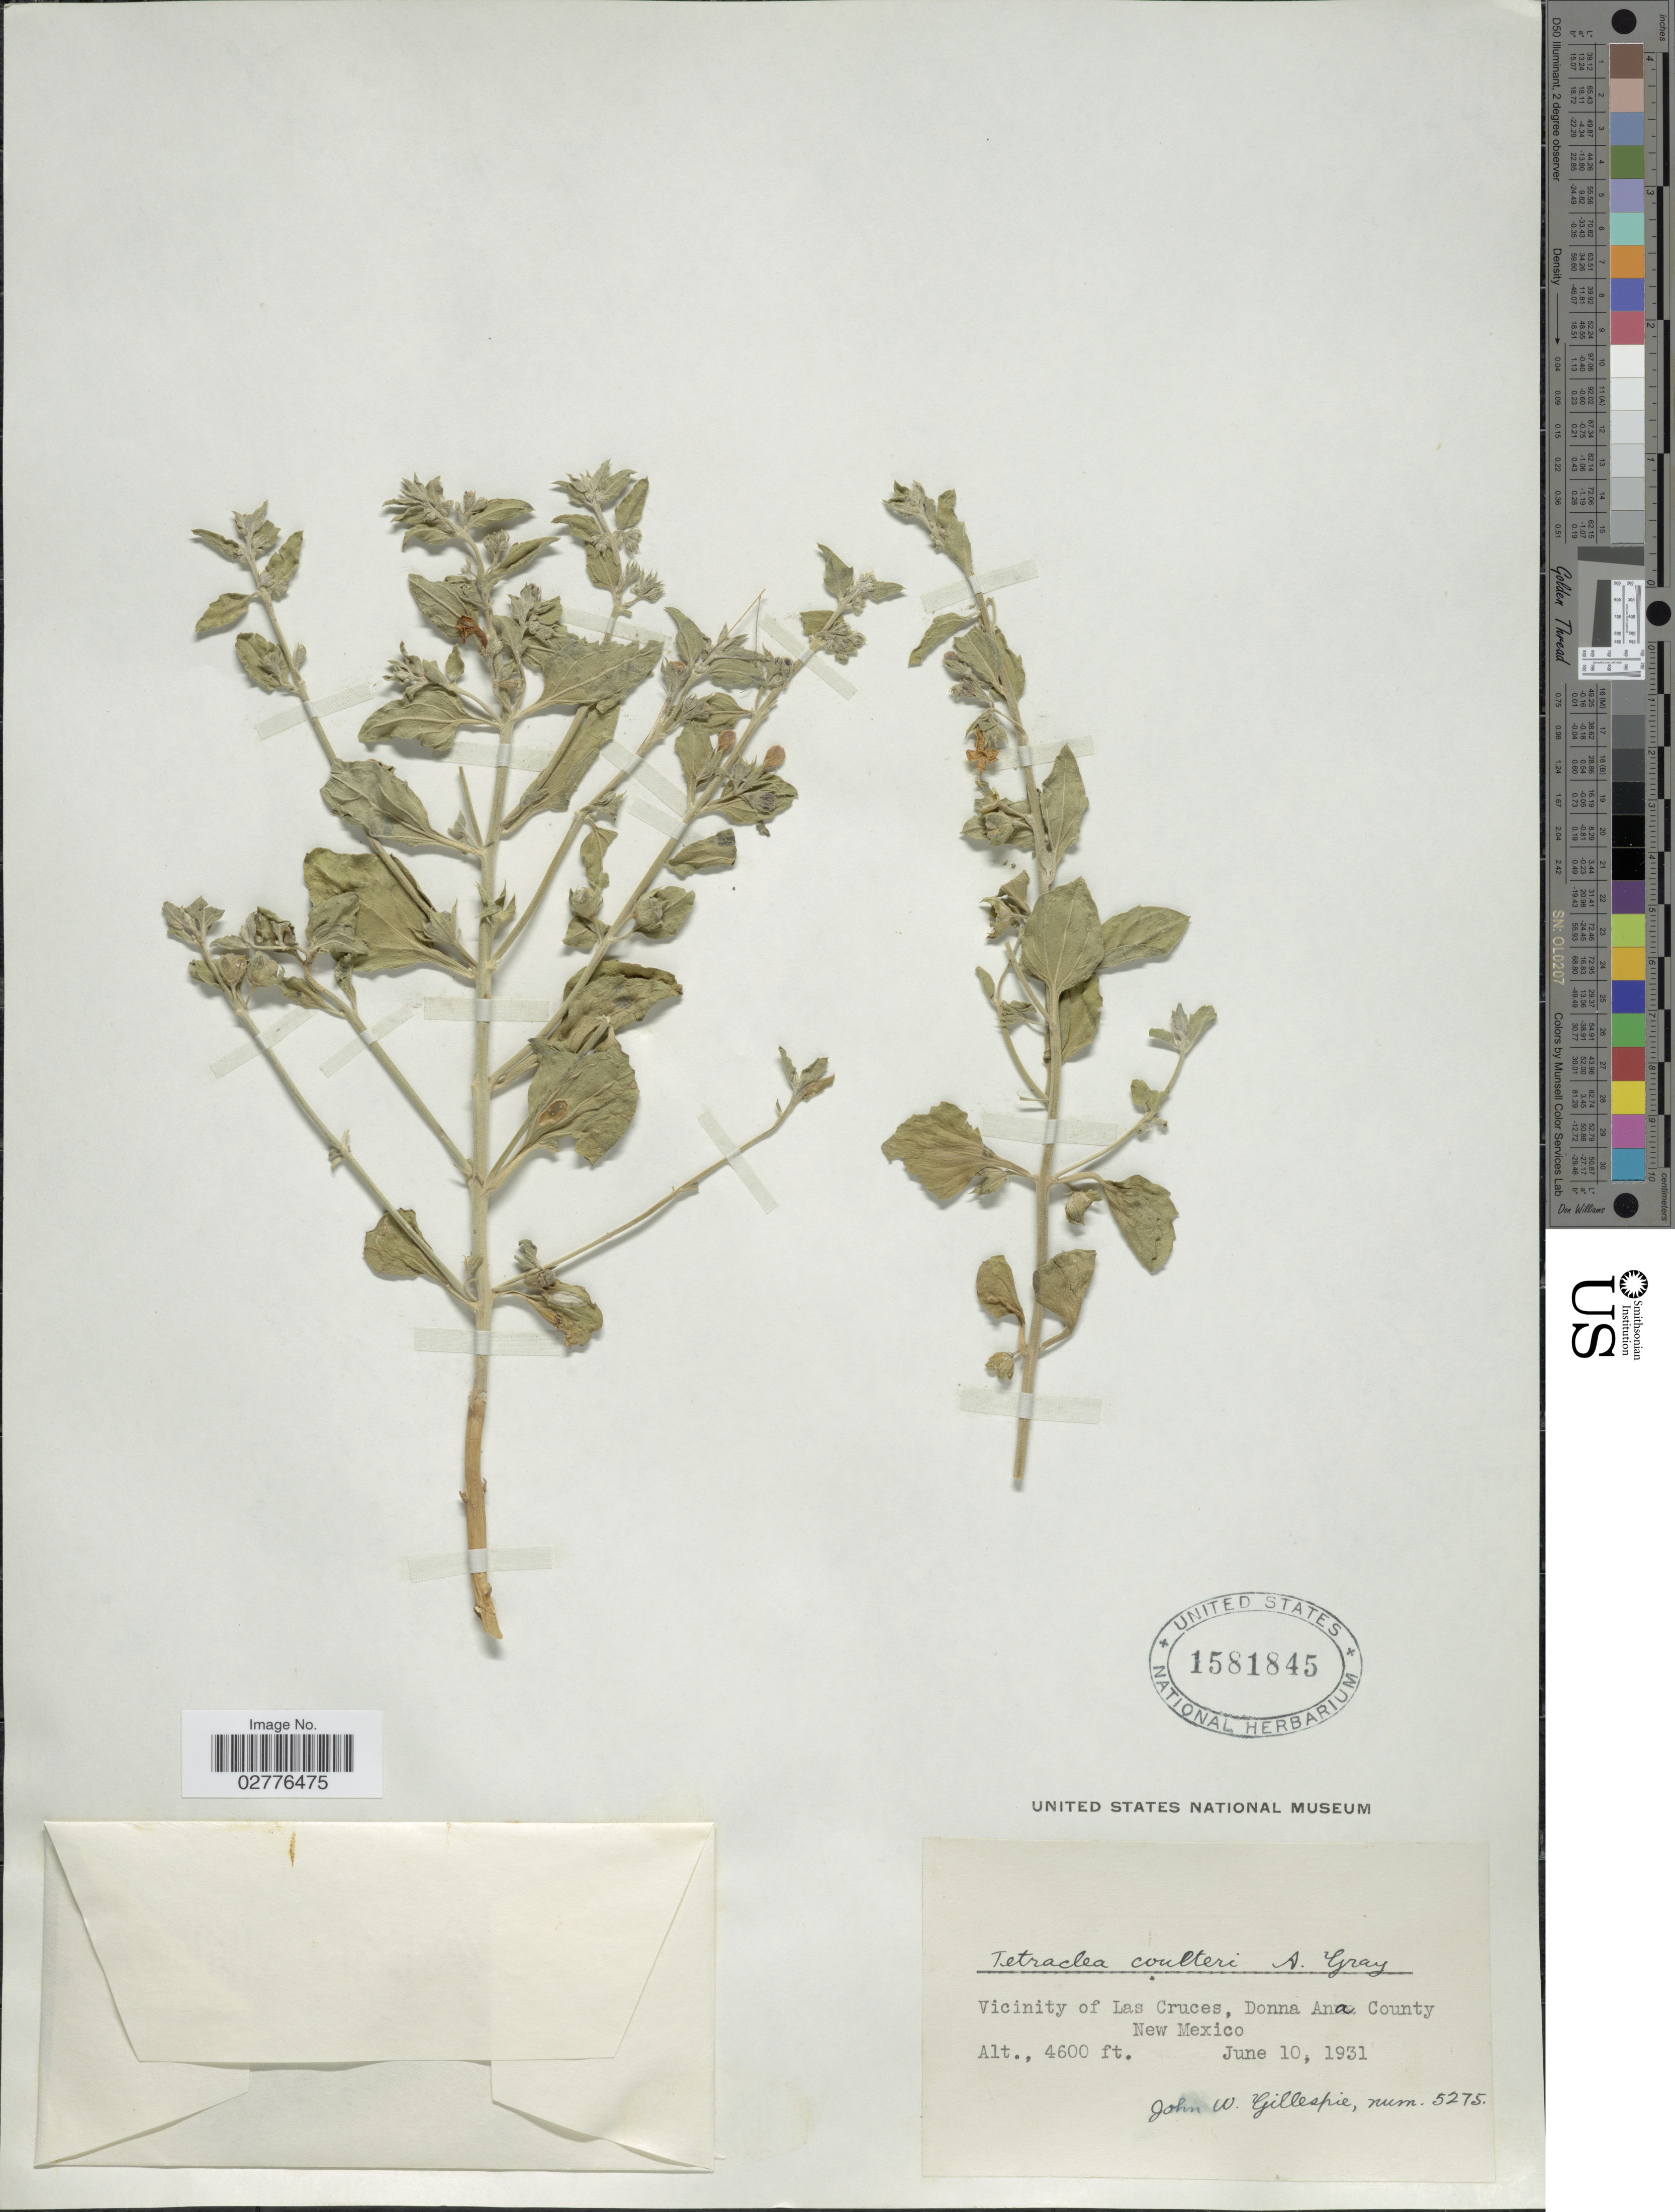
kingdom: Plantae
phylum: Tracheophyta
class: Magnoliopsida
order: Lamiales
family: Lamiaceae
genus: Tetraclea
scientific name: Tetraclea coulteri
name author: A. Gray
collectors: J. W. Gillespie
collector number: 5275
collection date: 1931-06-10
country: United States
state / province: New Mexico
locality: Vicinity of Las Cruces, Donna Ana County.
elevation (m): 1402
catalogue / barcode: US 1581845